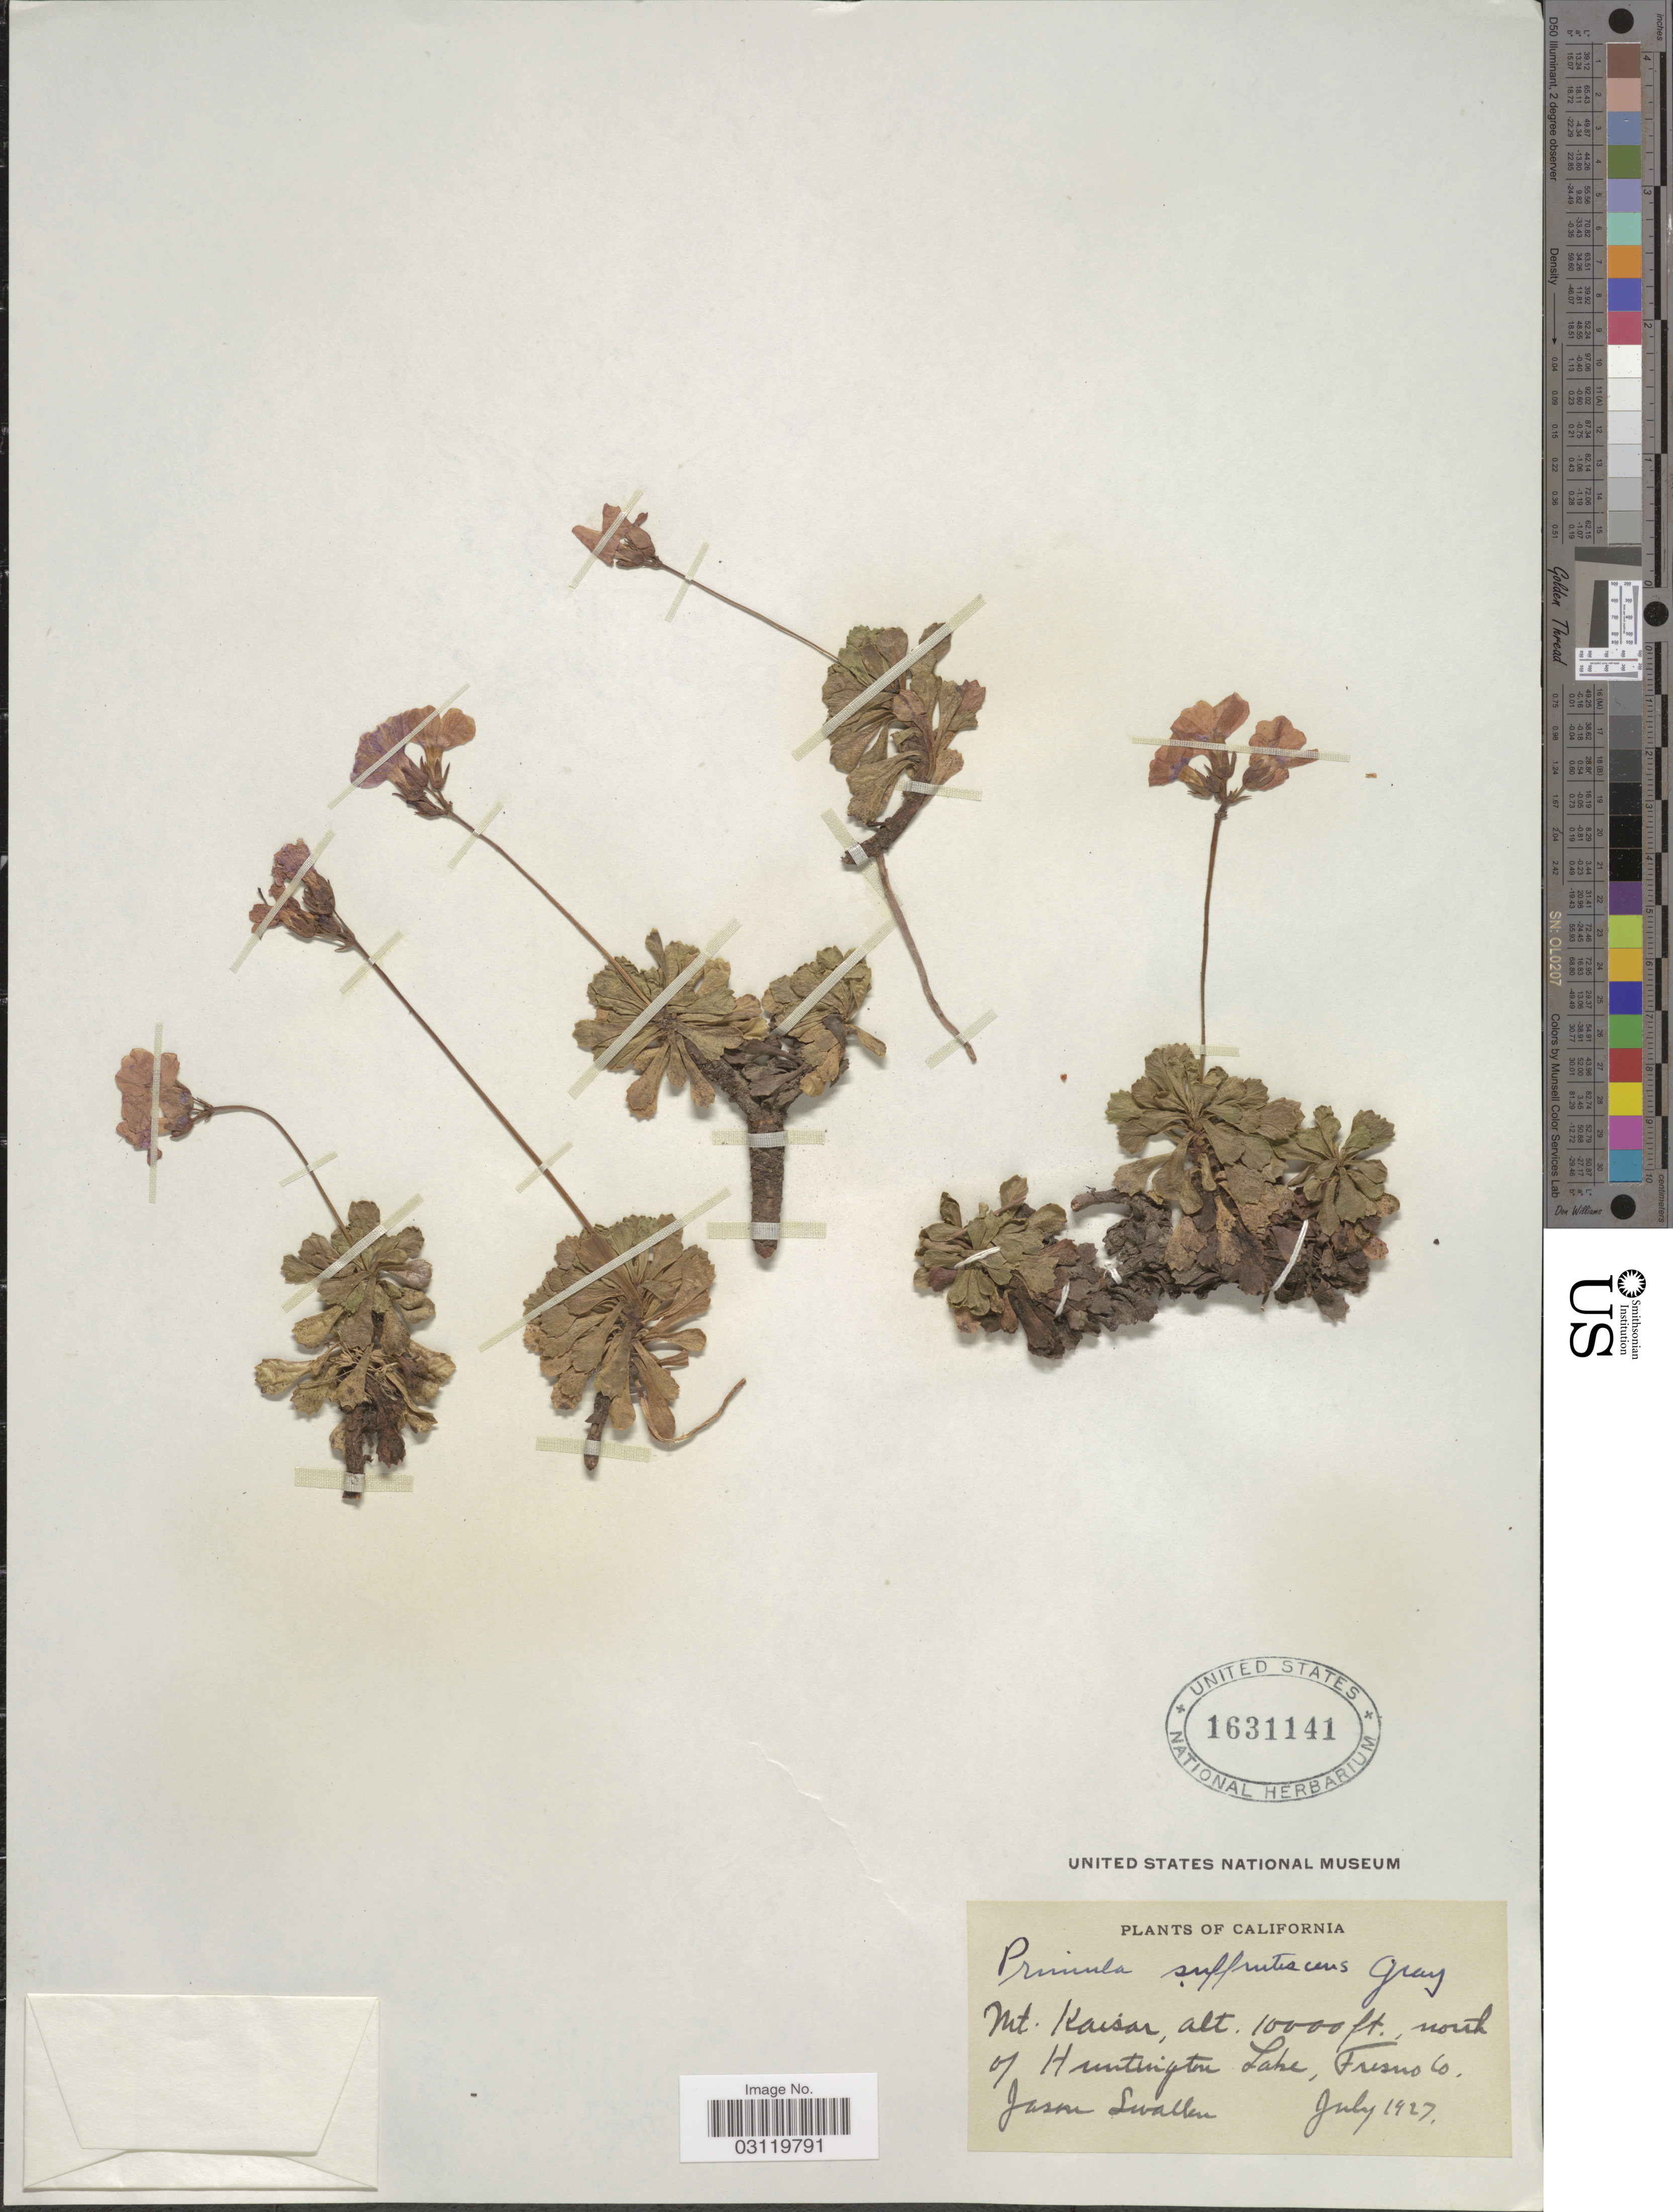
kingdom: Plantae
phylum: Tracheophyta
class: Magnoliopsida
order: Ericales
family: Primulaceae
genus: Primula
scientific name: Primula suffrutescens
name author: A. Gray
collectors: J. R. Swallen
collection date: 1927-07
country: United States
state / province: California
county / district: Fresno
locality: Mt. Kaisar, north of Huntington Lake, Fresno Co.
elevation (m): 3048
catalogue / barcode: US 1631141